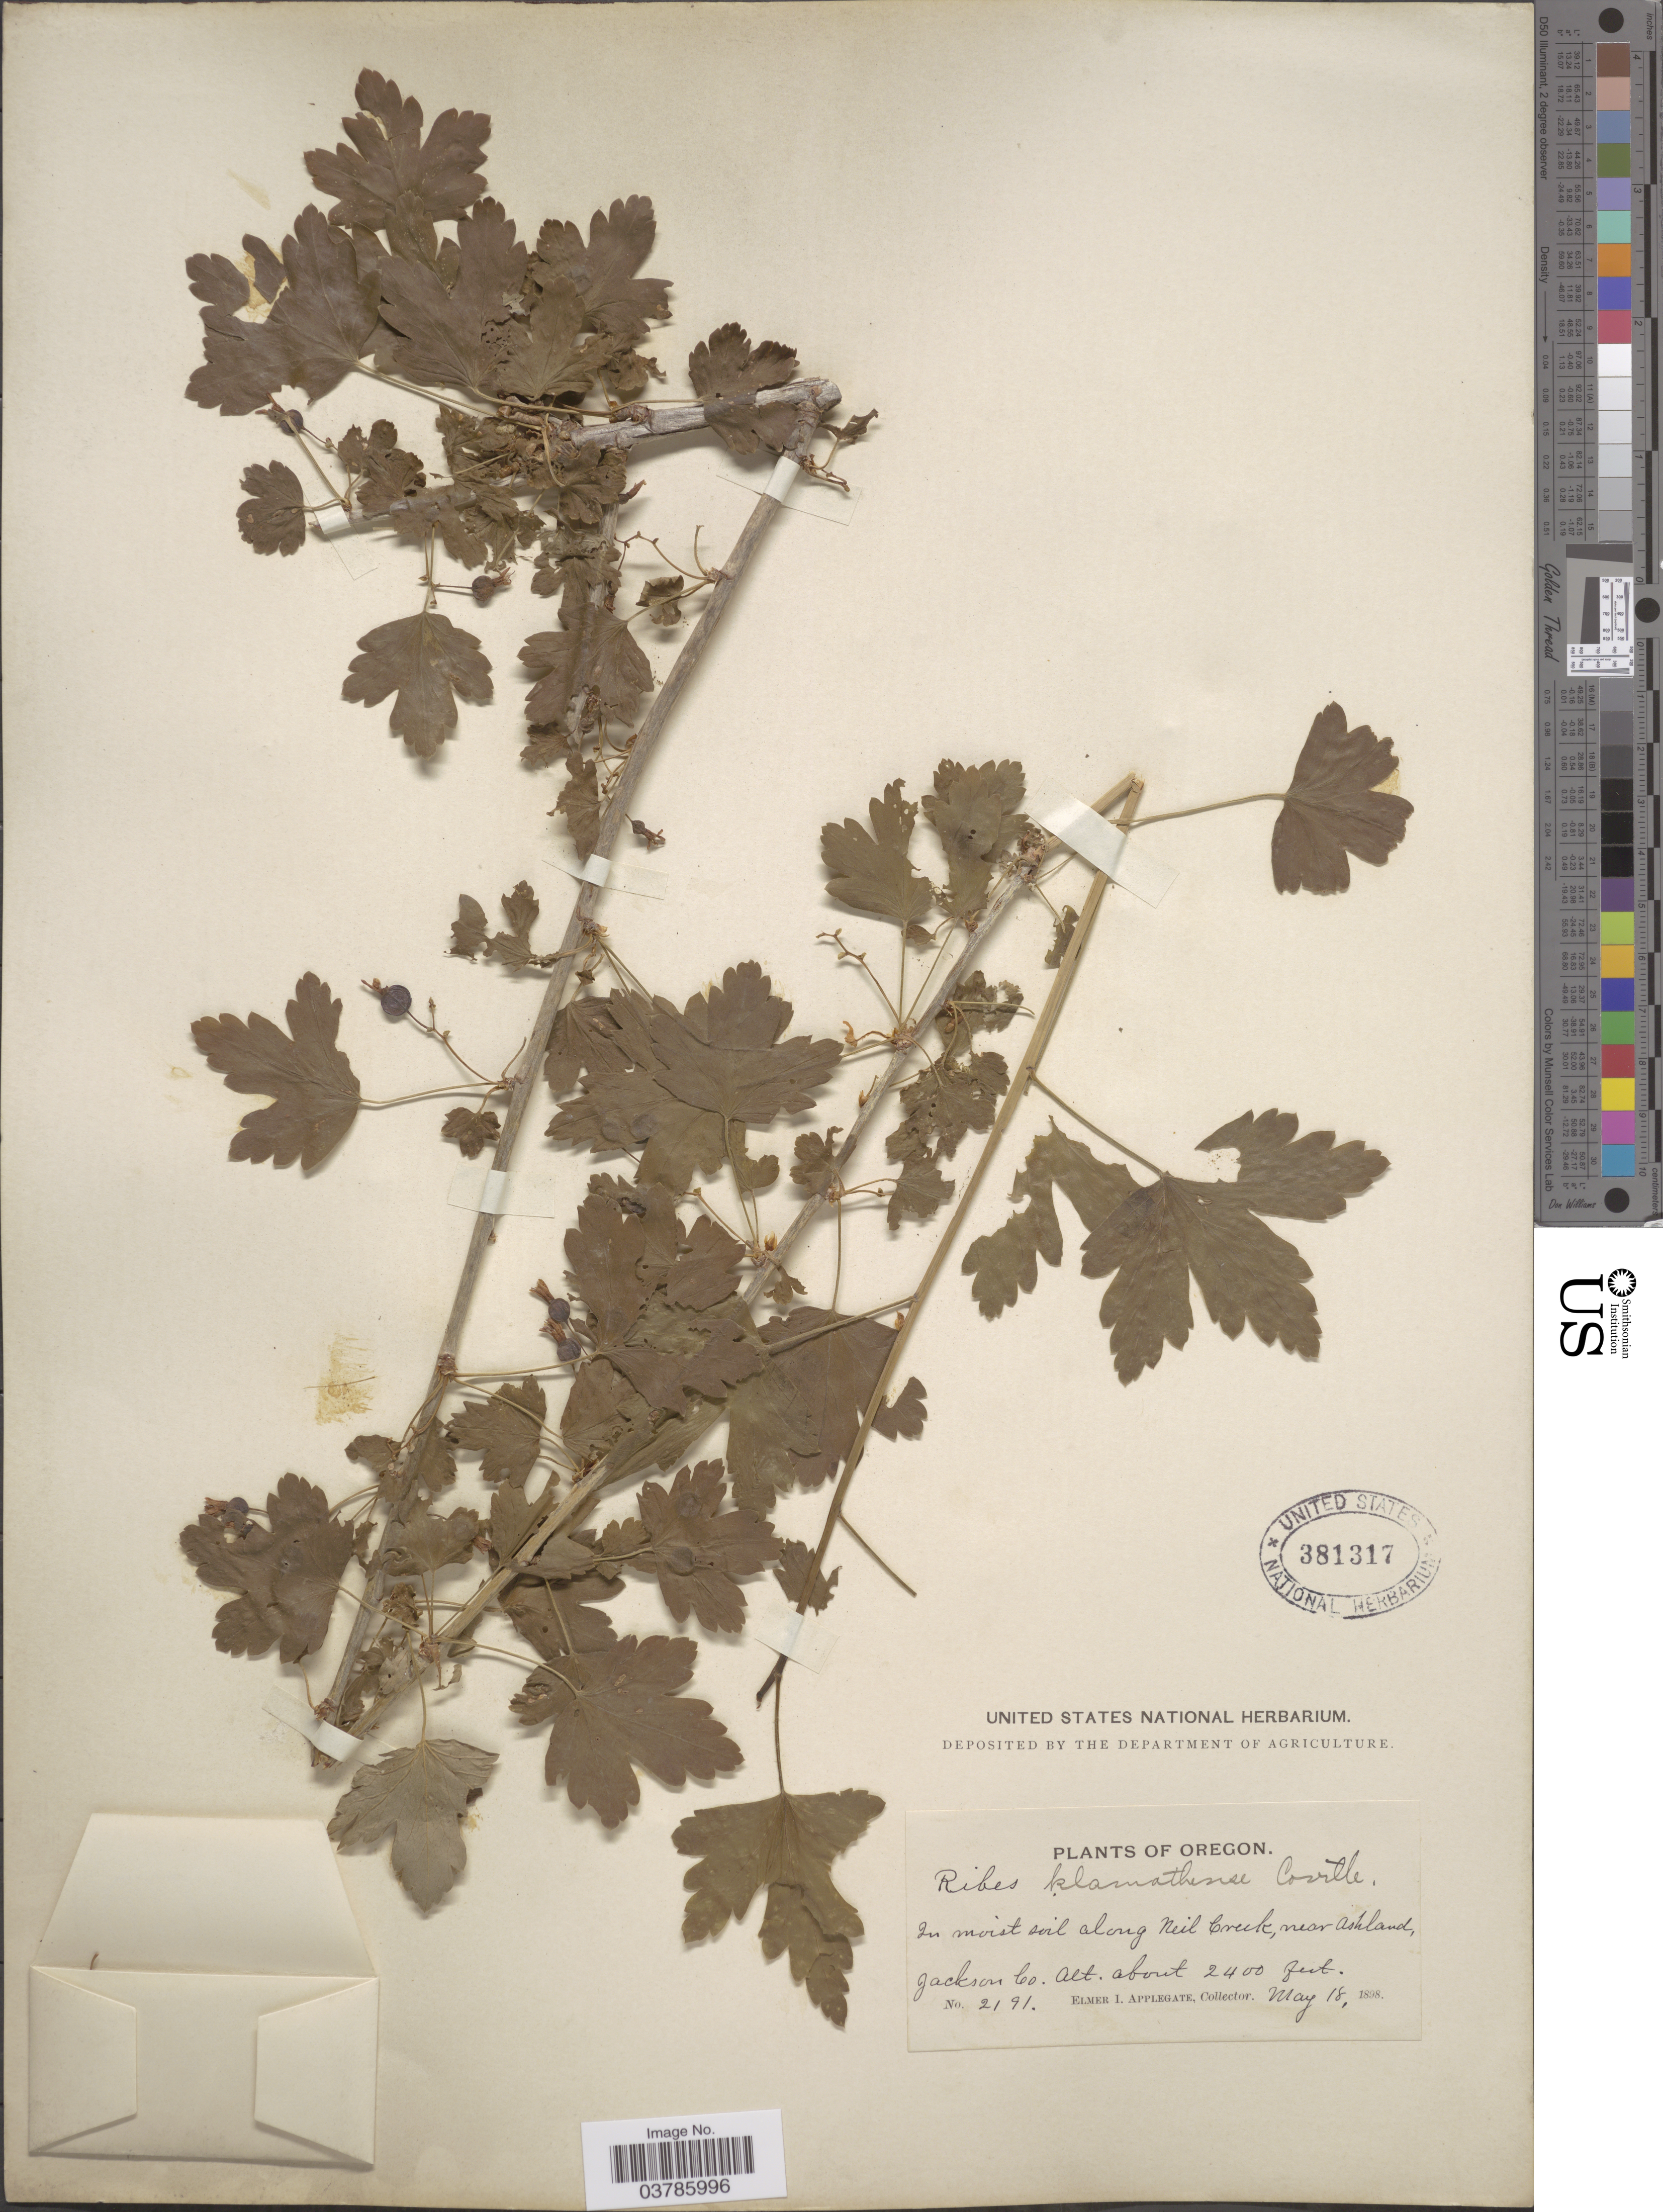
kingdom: Plantae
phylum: Tracheophyta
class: Magnoliopsida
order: Saxifragales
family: Grossulariaceae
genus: Ribes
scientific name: Ribes inerme var. klamathense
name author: (Coville) Jeps.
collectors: E. I. Applegate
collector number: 2191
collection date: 1898-05-18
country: United States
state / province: Oregon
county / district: Jackson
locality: Along Neil Creek, near Ashland, Jackson Co.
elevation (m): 732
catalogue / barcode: US 381317